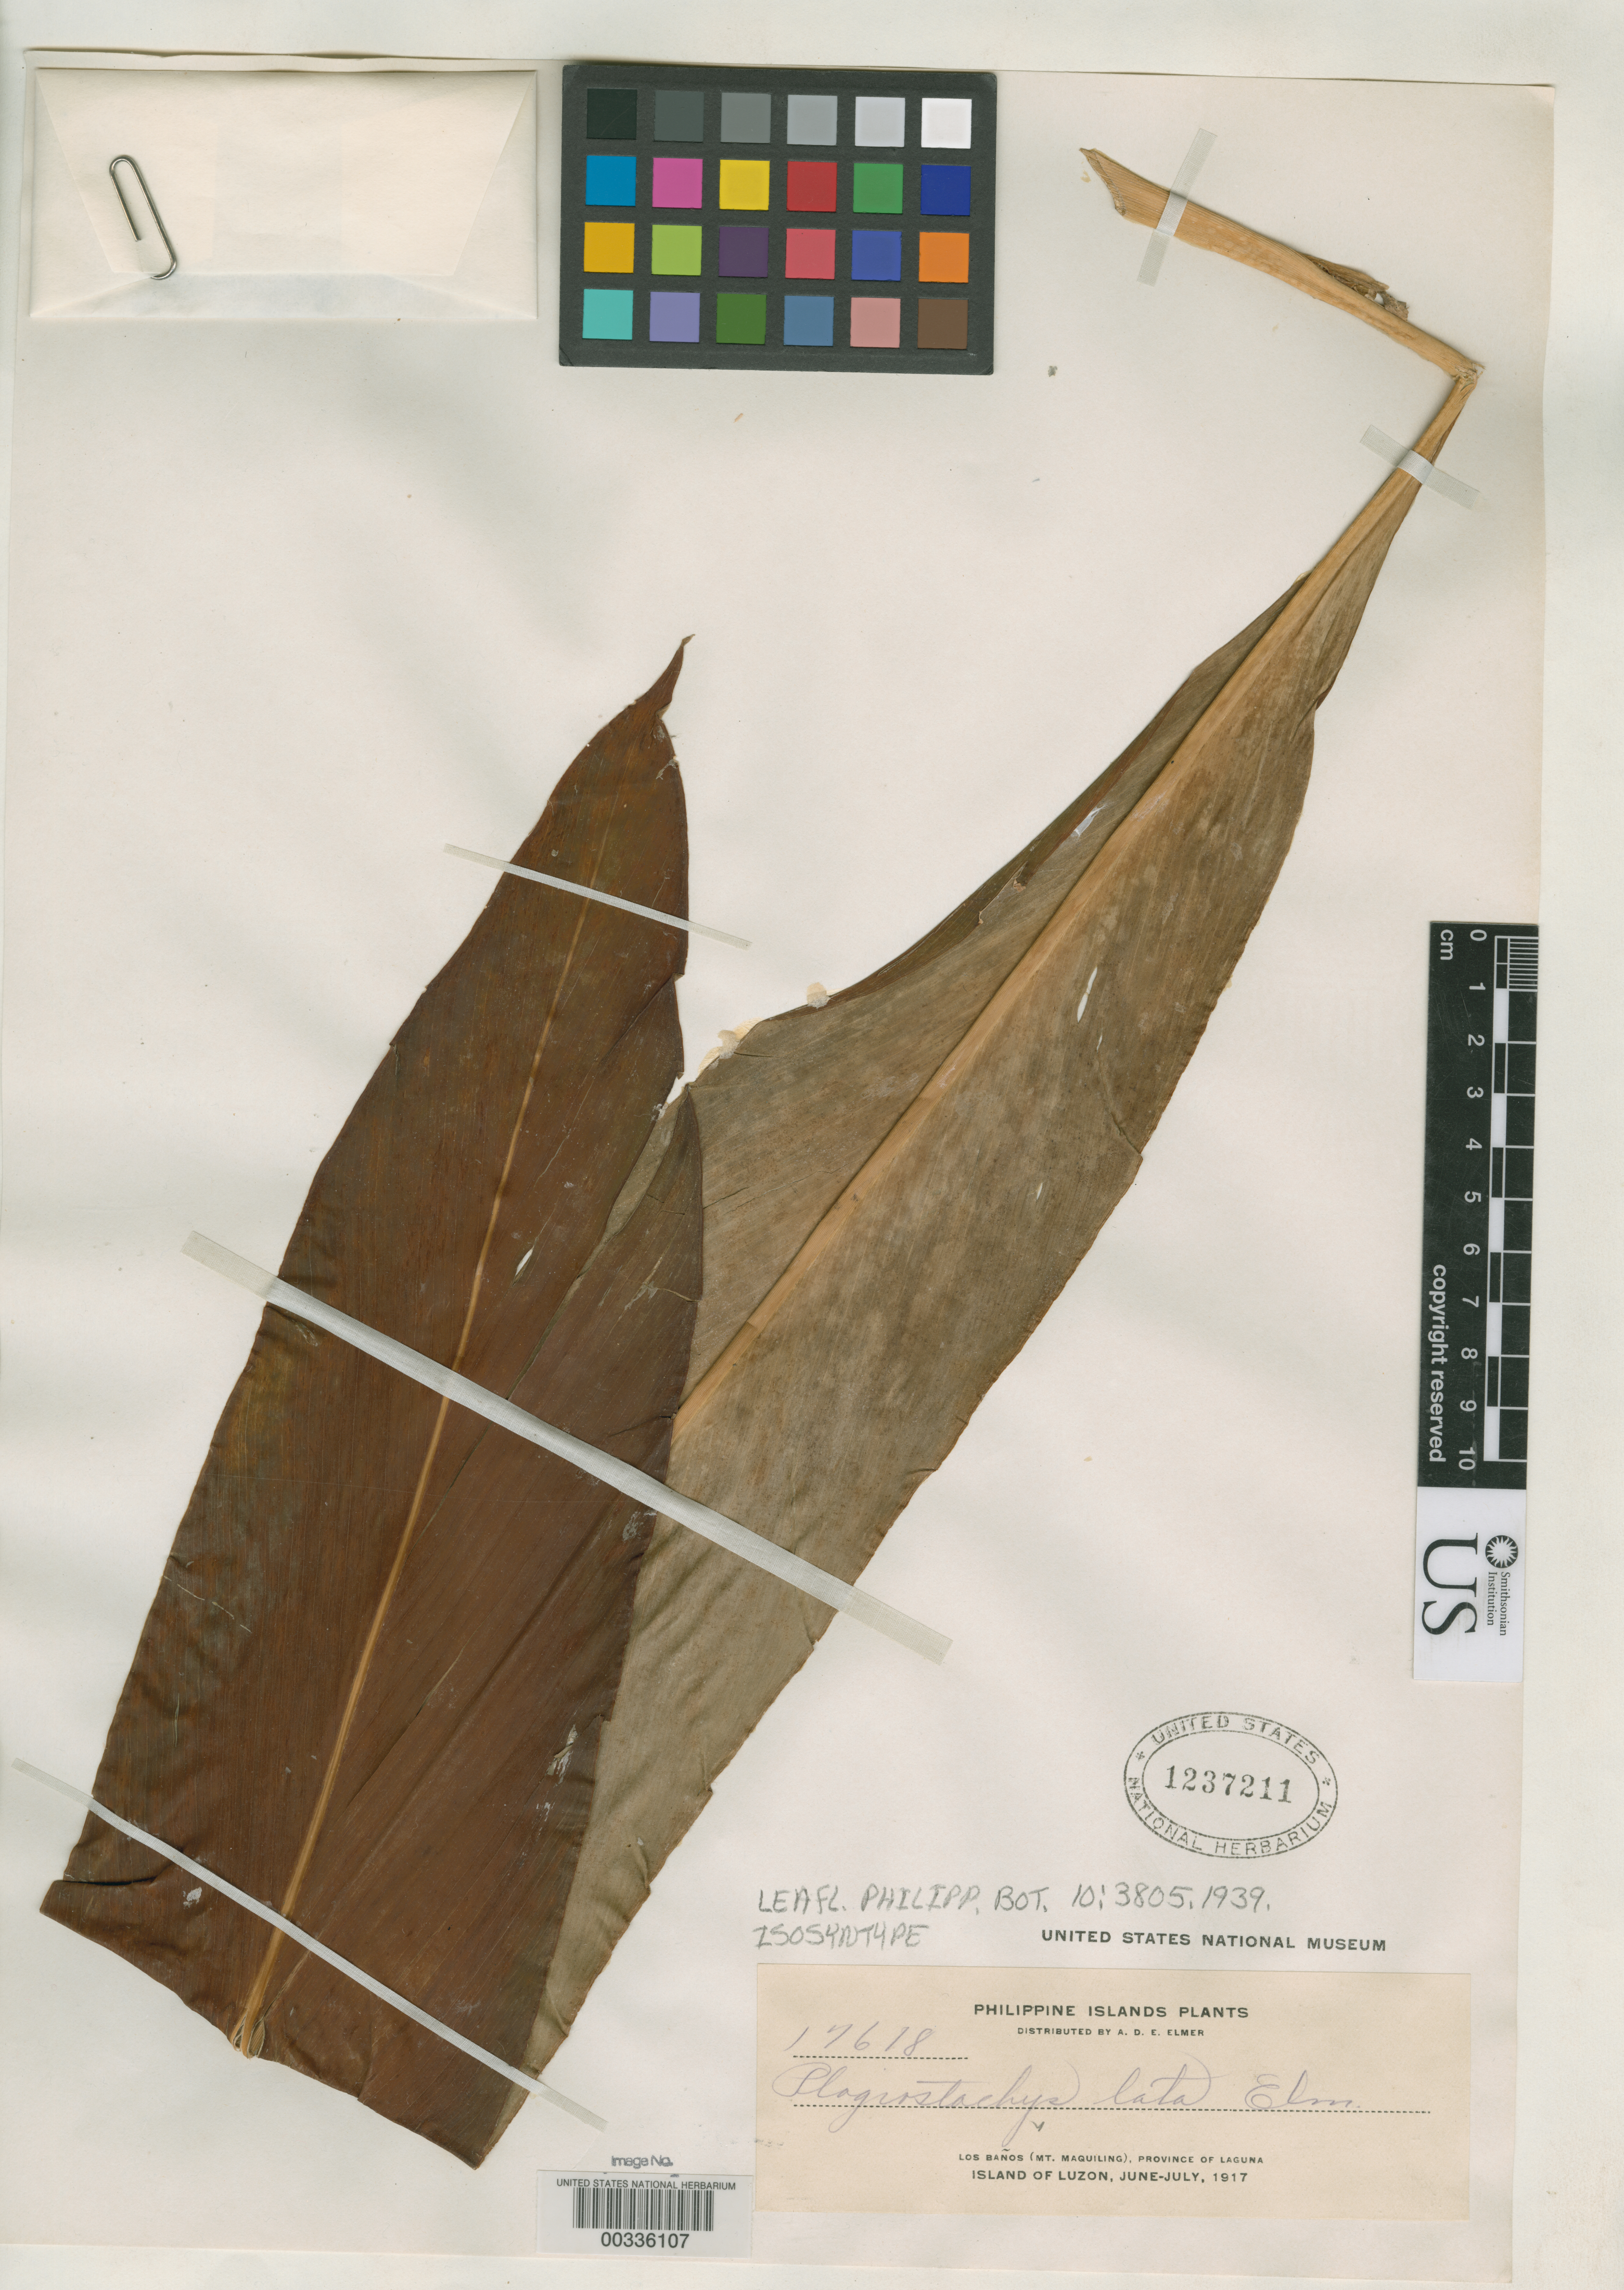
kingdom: Plantae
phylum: Tracheophyta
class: Liliopsida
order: Zingiberales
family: Zingiberaceae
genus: Plagiostachys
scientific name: Plagiostachys latus Elmer, nom. inval.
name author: Elmer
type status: Voucher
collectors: A. D. E. Elmer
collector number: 17618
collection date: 1917-06/1917-07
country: Philippines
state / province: Calabarzon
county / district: Laguna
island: Luzon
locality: Los Baños (Mt. Maquiling), Province of Laguna, Luzon.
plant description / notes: "Type" of Plagiostachys latus Elmer, name not validly published (no Latin descr. or diagn.)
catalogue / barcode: US 1237211